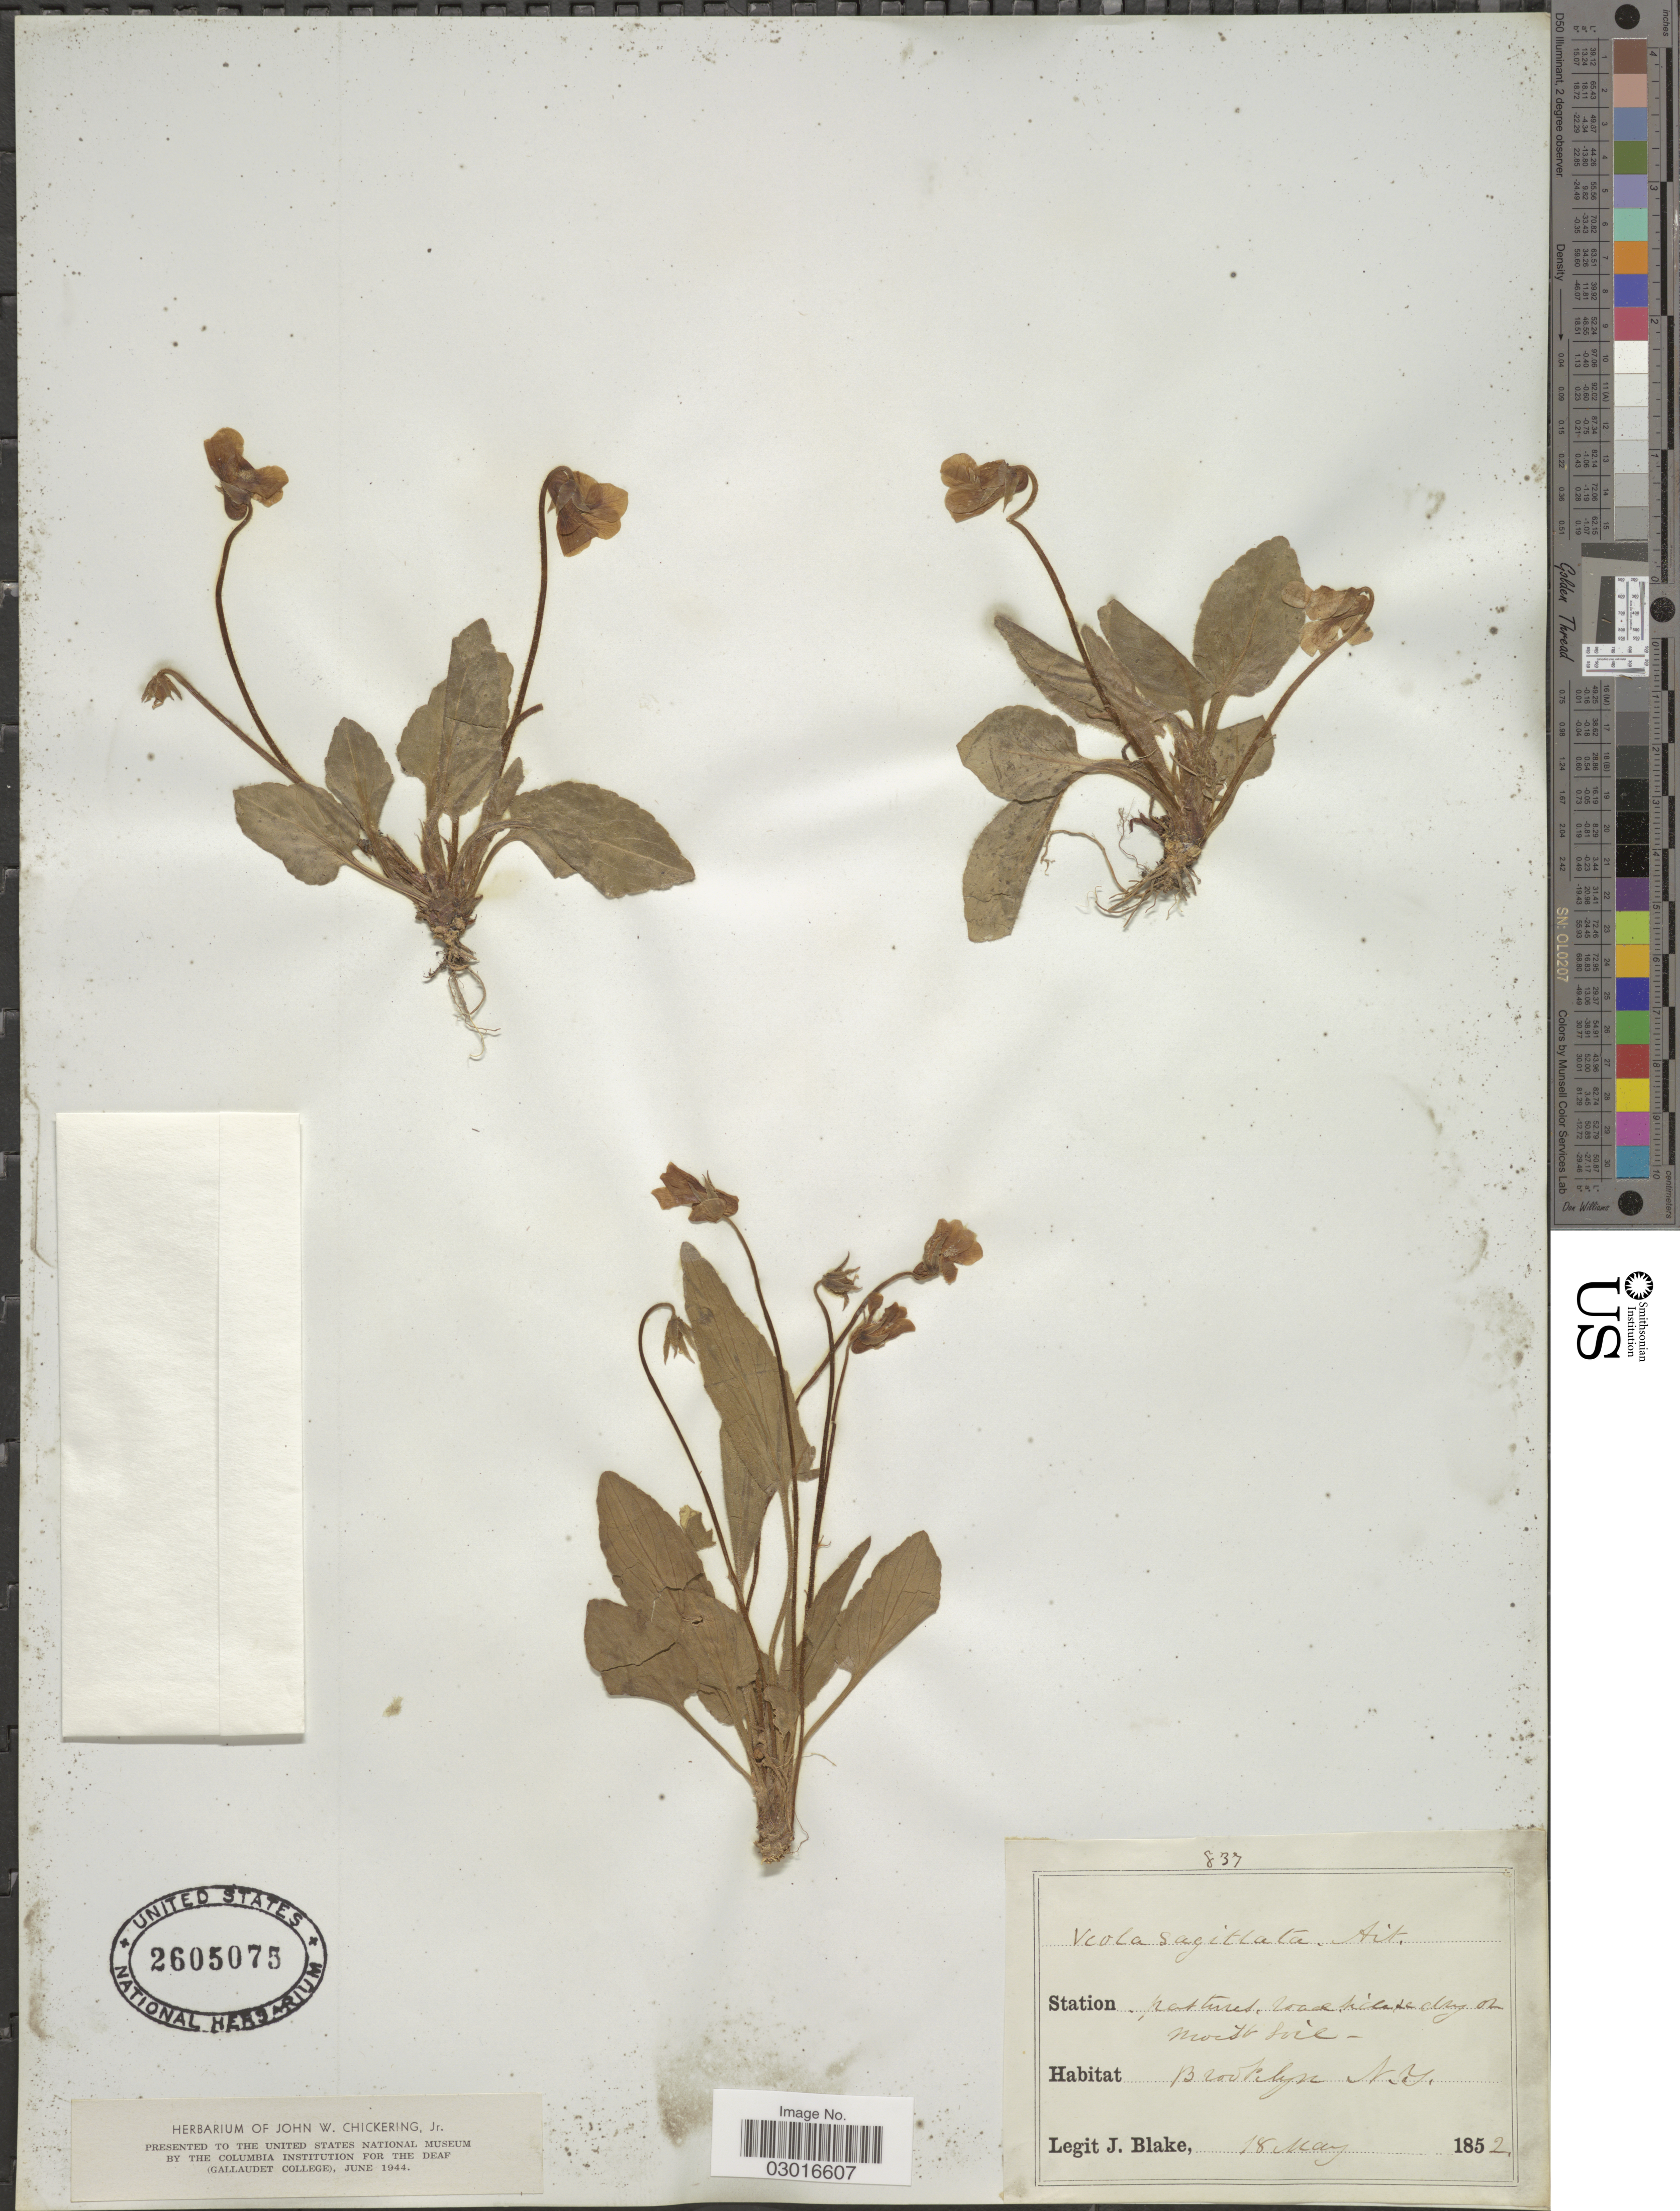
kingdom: Plantae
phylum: Tracheophyta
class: Magnoliopsida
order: Malpighiales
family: Violaceae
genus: Viola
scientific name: Viola sagittata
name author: Aiton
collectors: J. Blake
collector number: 837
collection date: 1852-05-18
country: United States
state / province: New York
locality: Brooklyn.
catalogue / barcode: US 2605075